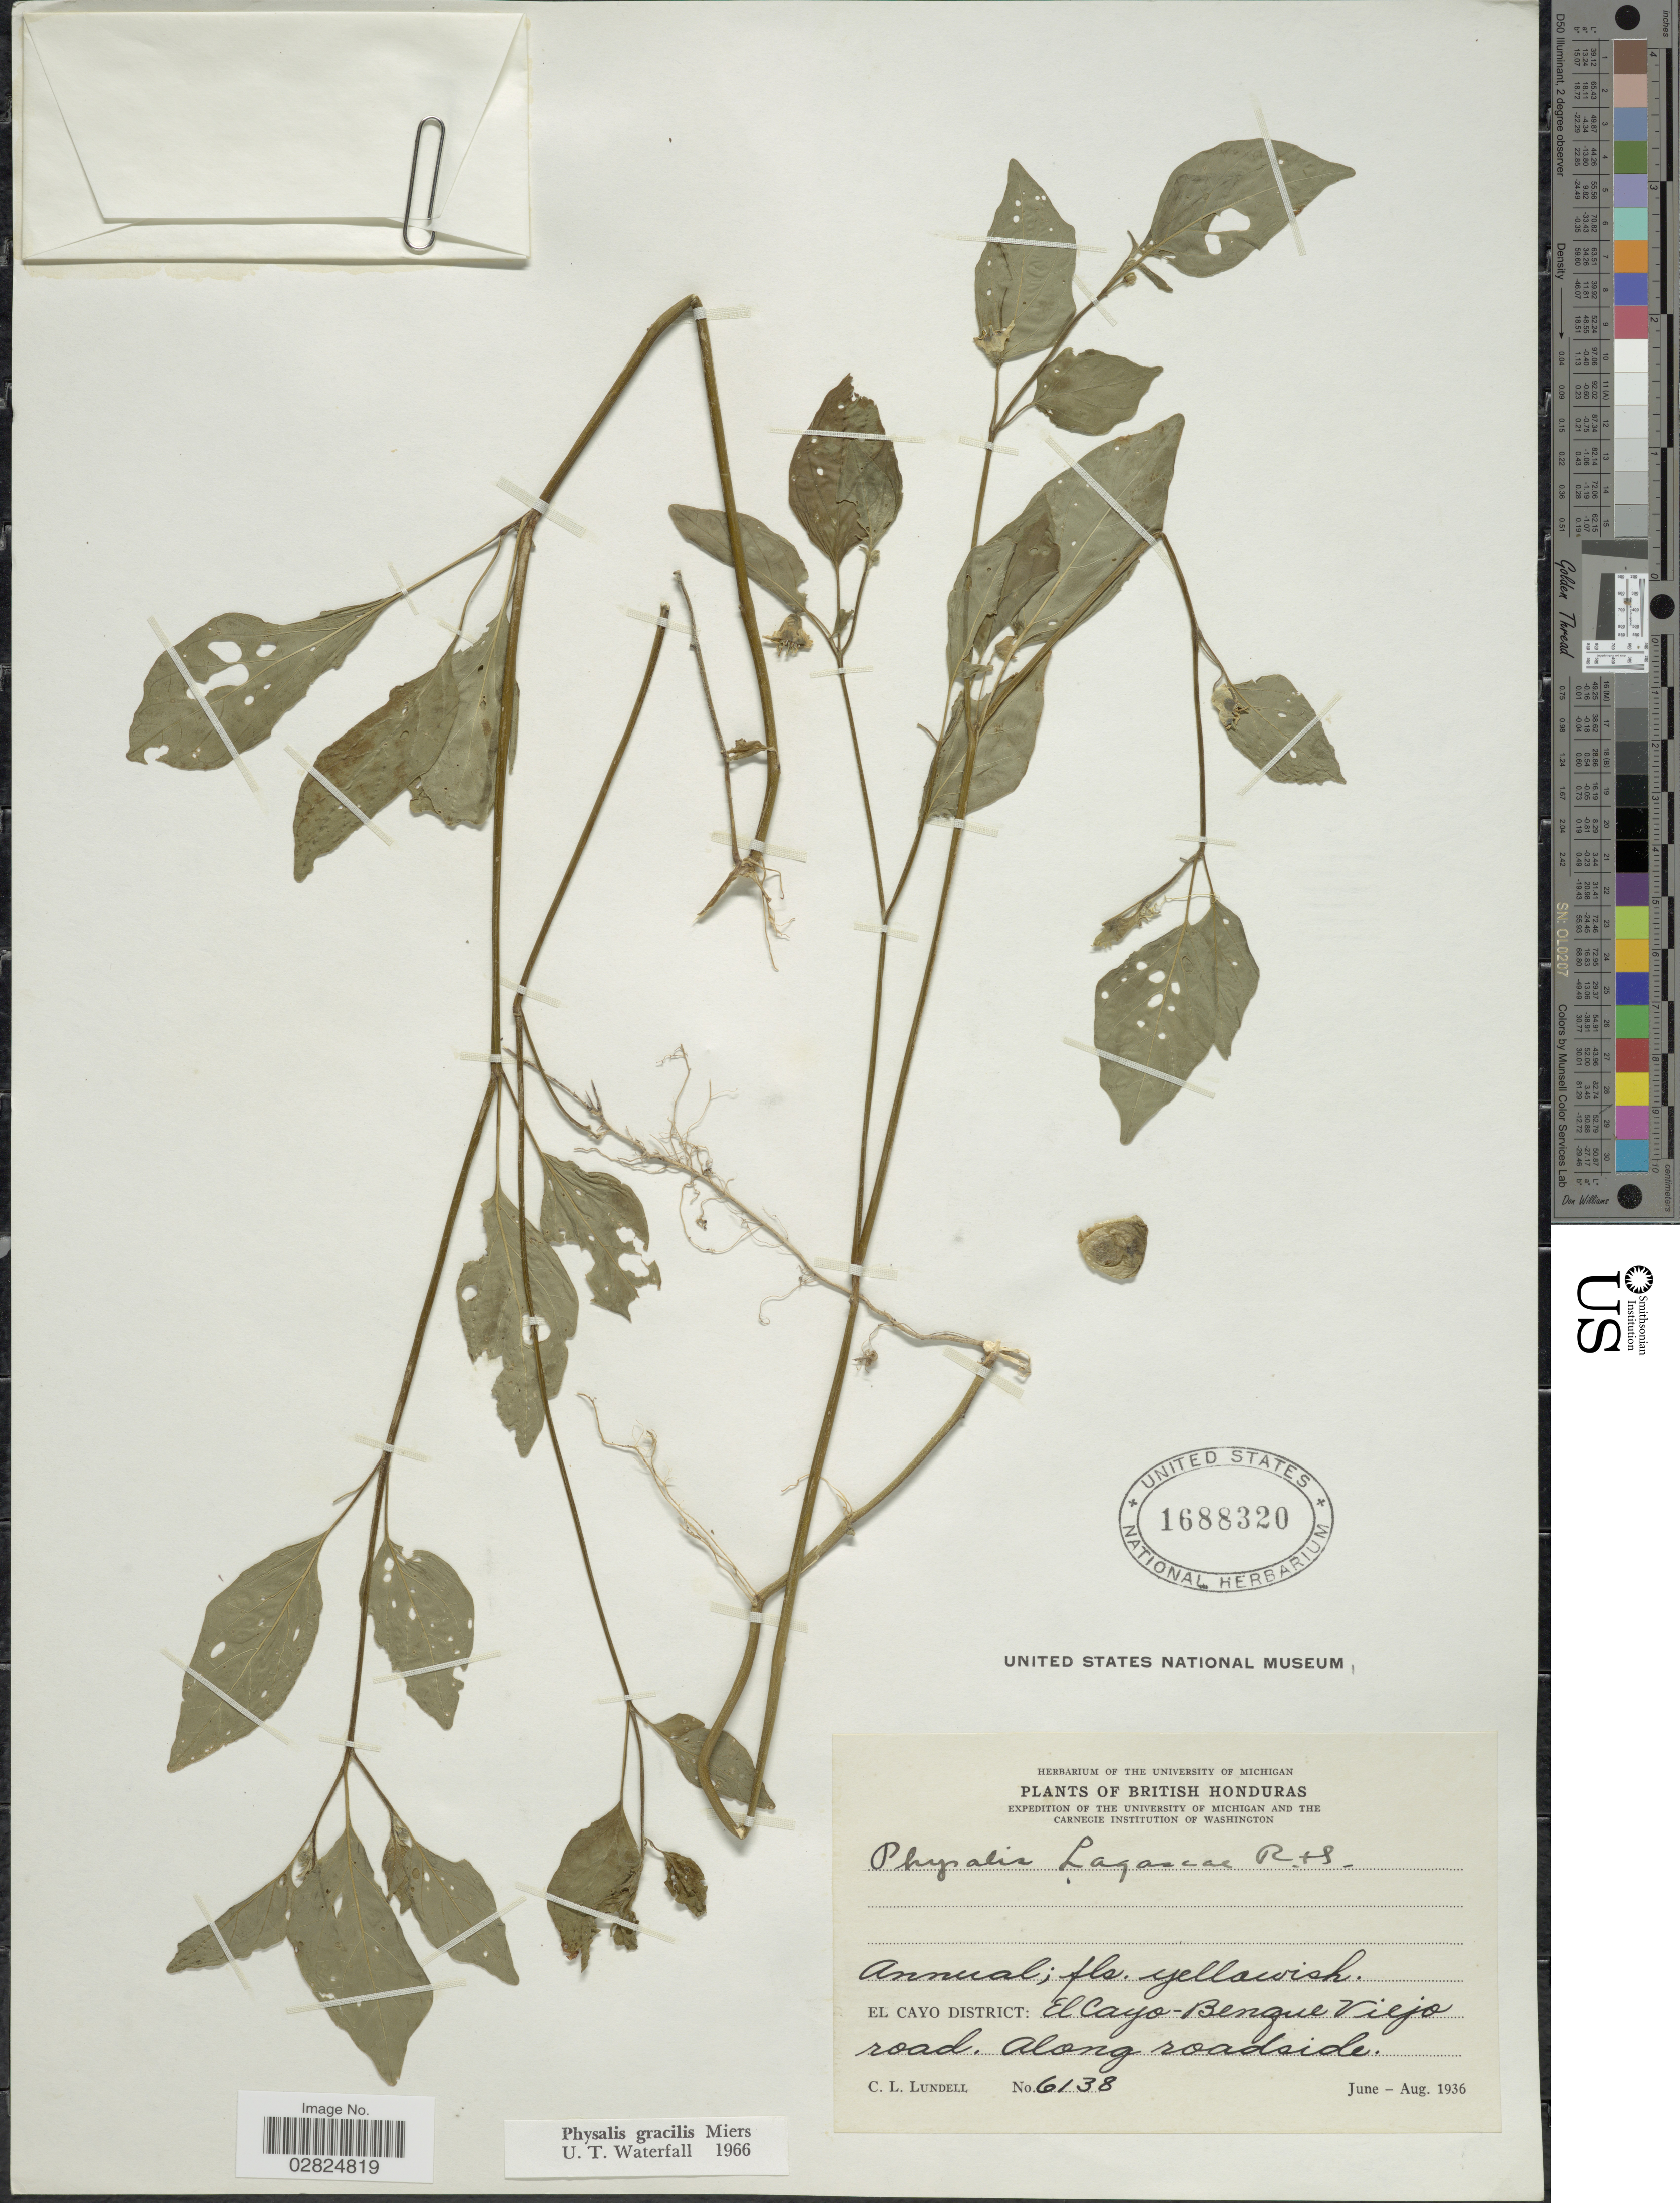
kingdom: Plantae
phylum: Tracheophyta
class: Magnoliopsida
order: Solanales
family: Solanaceae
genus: Physalis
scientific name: Physalis gracilis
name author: Miers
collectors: C. L. Lundell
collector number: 6138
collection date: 1936-06/1936-08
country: Belize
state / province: Cayo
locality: British Honduras. El Cayo District: El Cayo-Bengue Viljo road. Along roadside.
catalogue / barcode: US 1688320